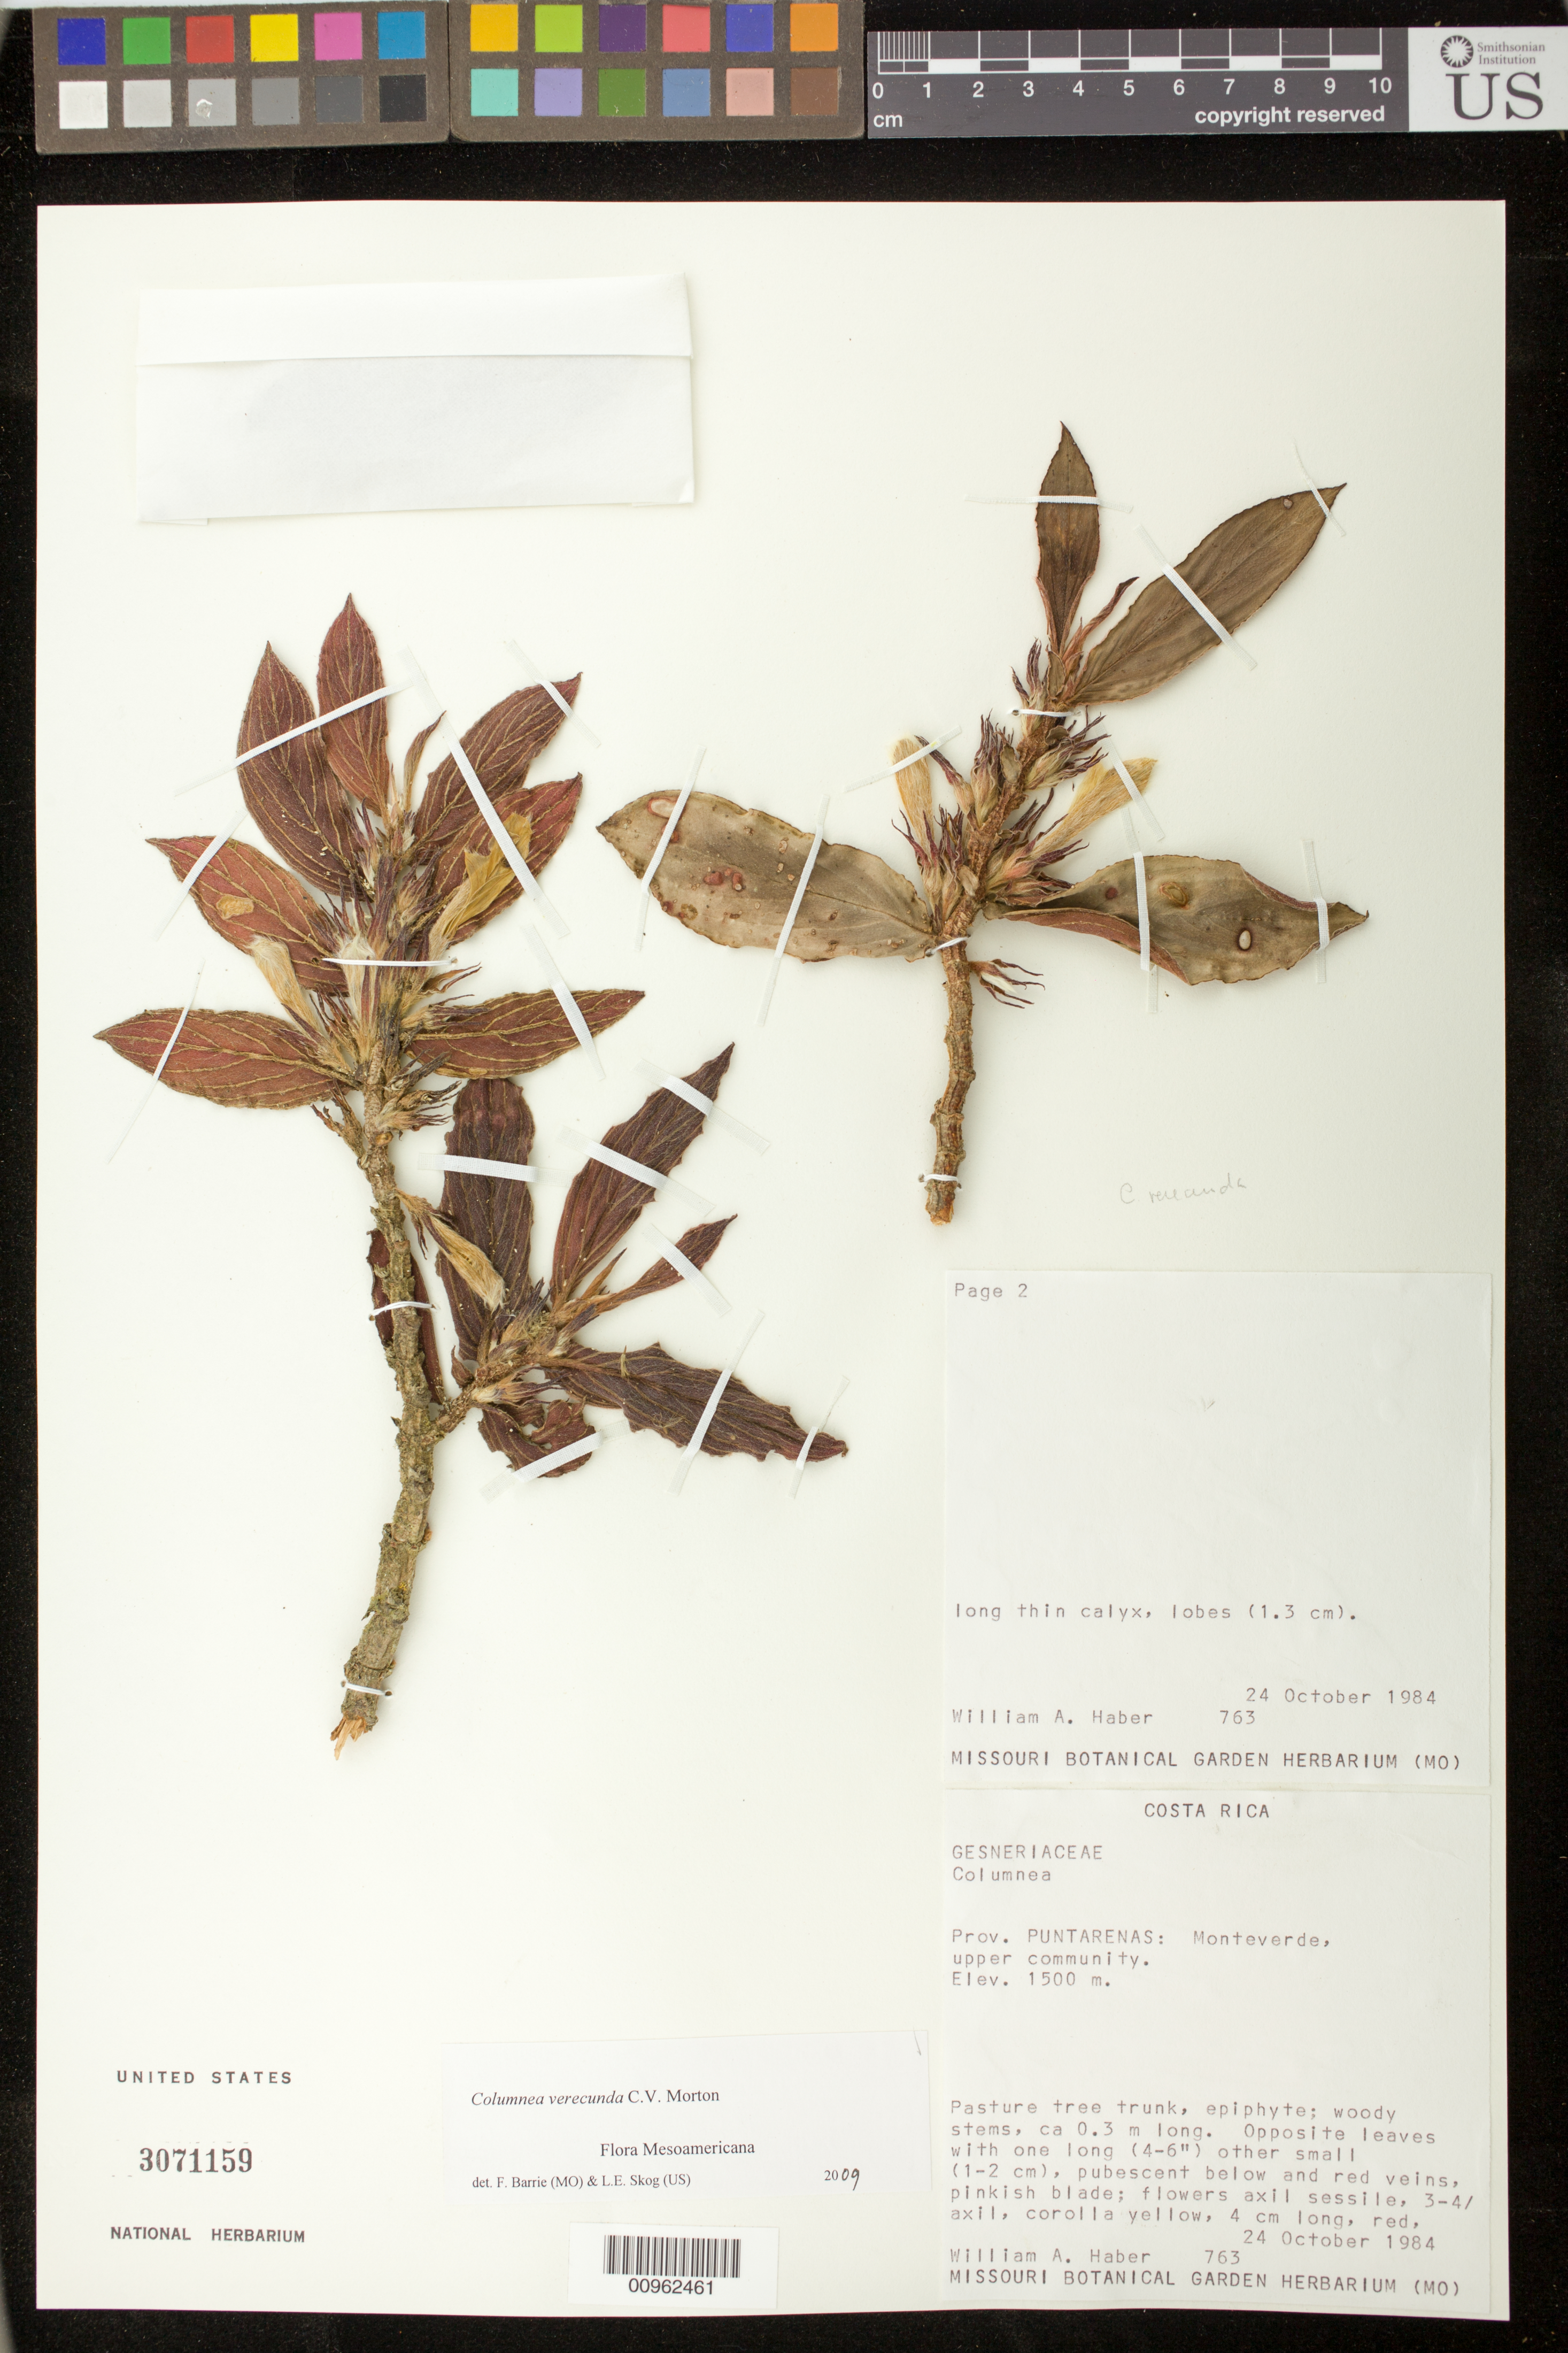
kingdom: Plantae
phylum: Tracheophyta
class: Magnoliopsida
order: Lamiales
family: Gesneriaceae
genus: Columnea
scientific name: Columnea verecunda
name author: C.V. Morton in Standl.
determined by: Barrie, F. R.; Skog, Laurence E.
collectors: W. A. Haber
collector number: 763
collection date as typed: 24 Oct 1984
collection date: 1984-10-24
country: Costa Rica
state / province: Puntarenas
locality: Prov. Puntarenas: Monteverde, upper community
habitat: pasture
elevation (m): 1500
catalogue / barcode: US 3071159